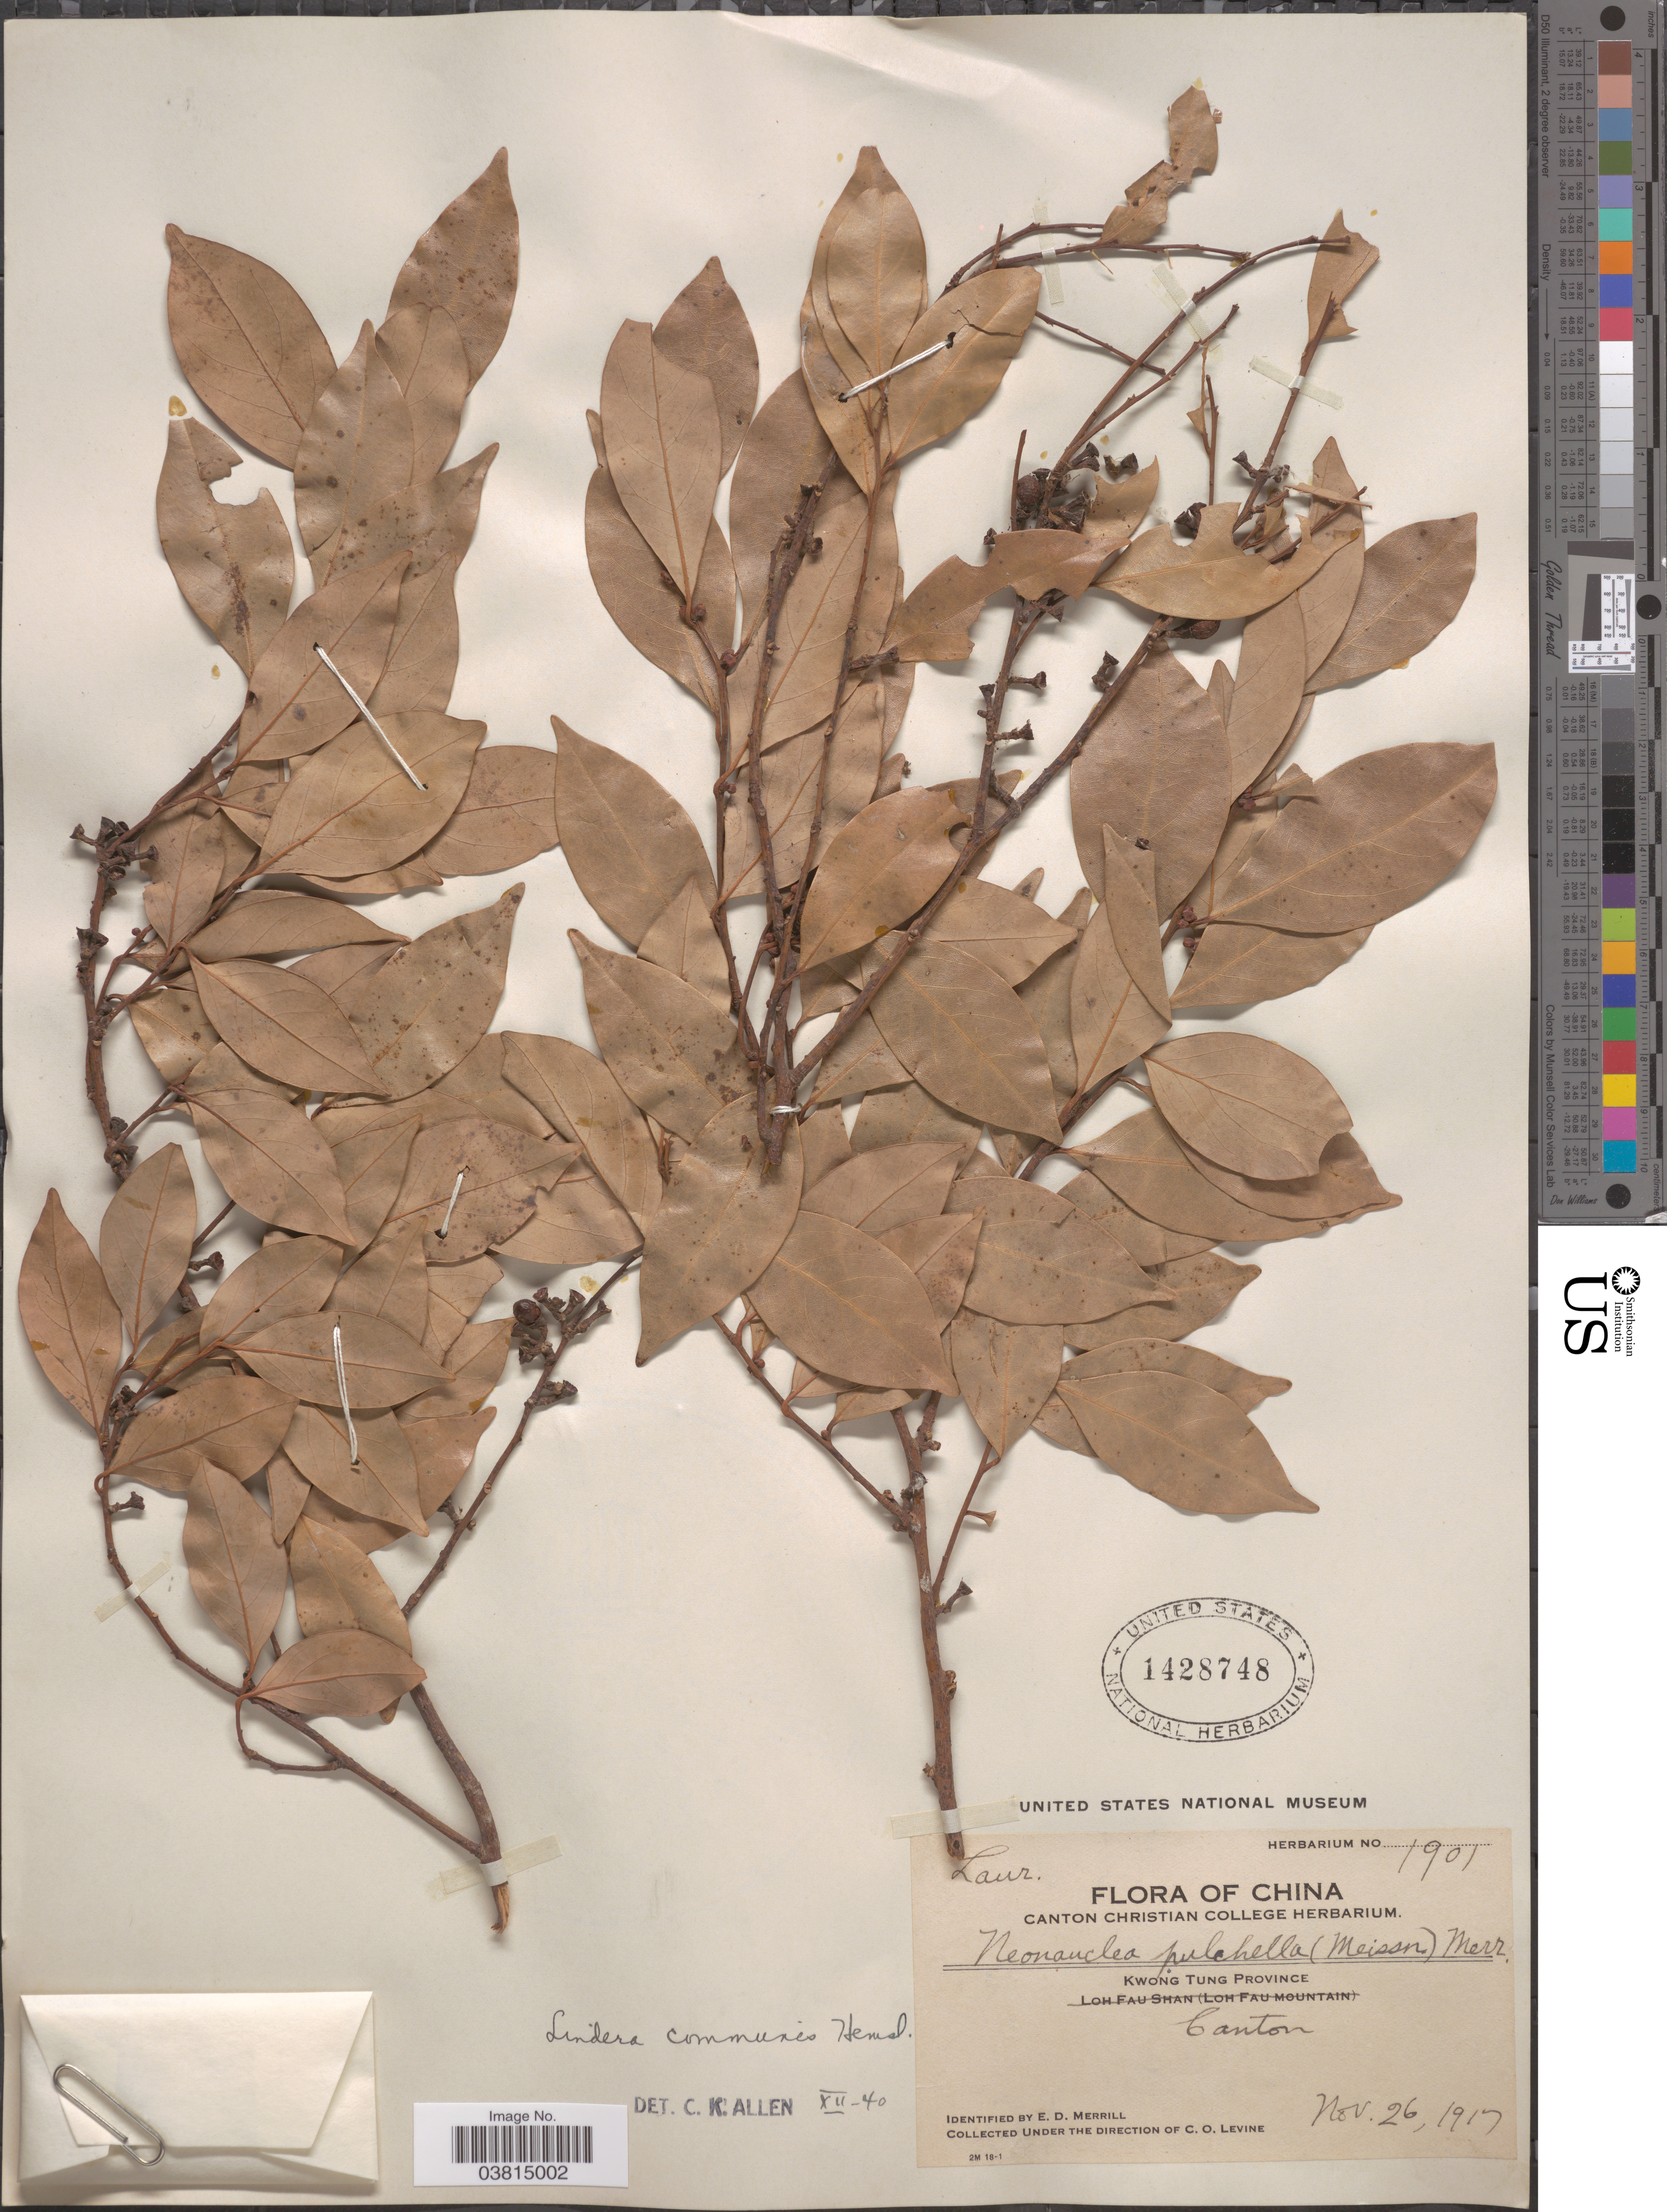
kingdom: Plantae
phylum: Tracheophyta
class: Magnoliopsida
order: Laurales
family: Lauraceae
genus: Lindera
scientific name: Lindera communis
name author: Hemsl.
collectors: C. O. Levine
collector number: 1901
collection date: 1917-11-26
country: China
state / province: Guangdong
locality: Kwong Tung Province. Canton.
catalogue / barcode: US 1428748